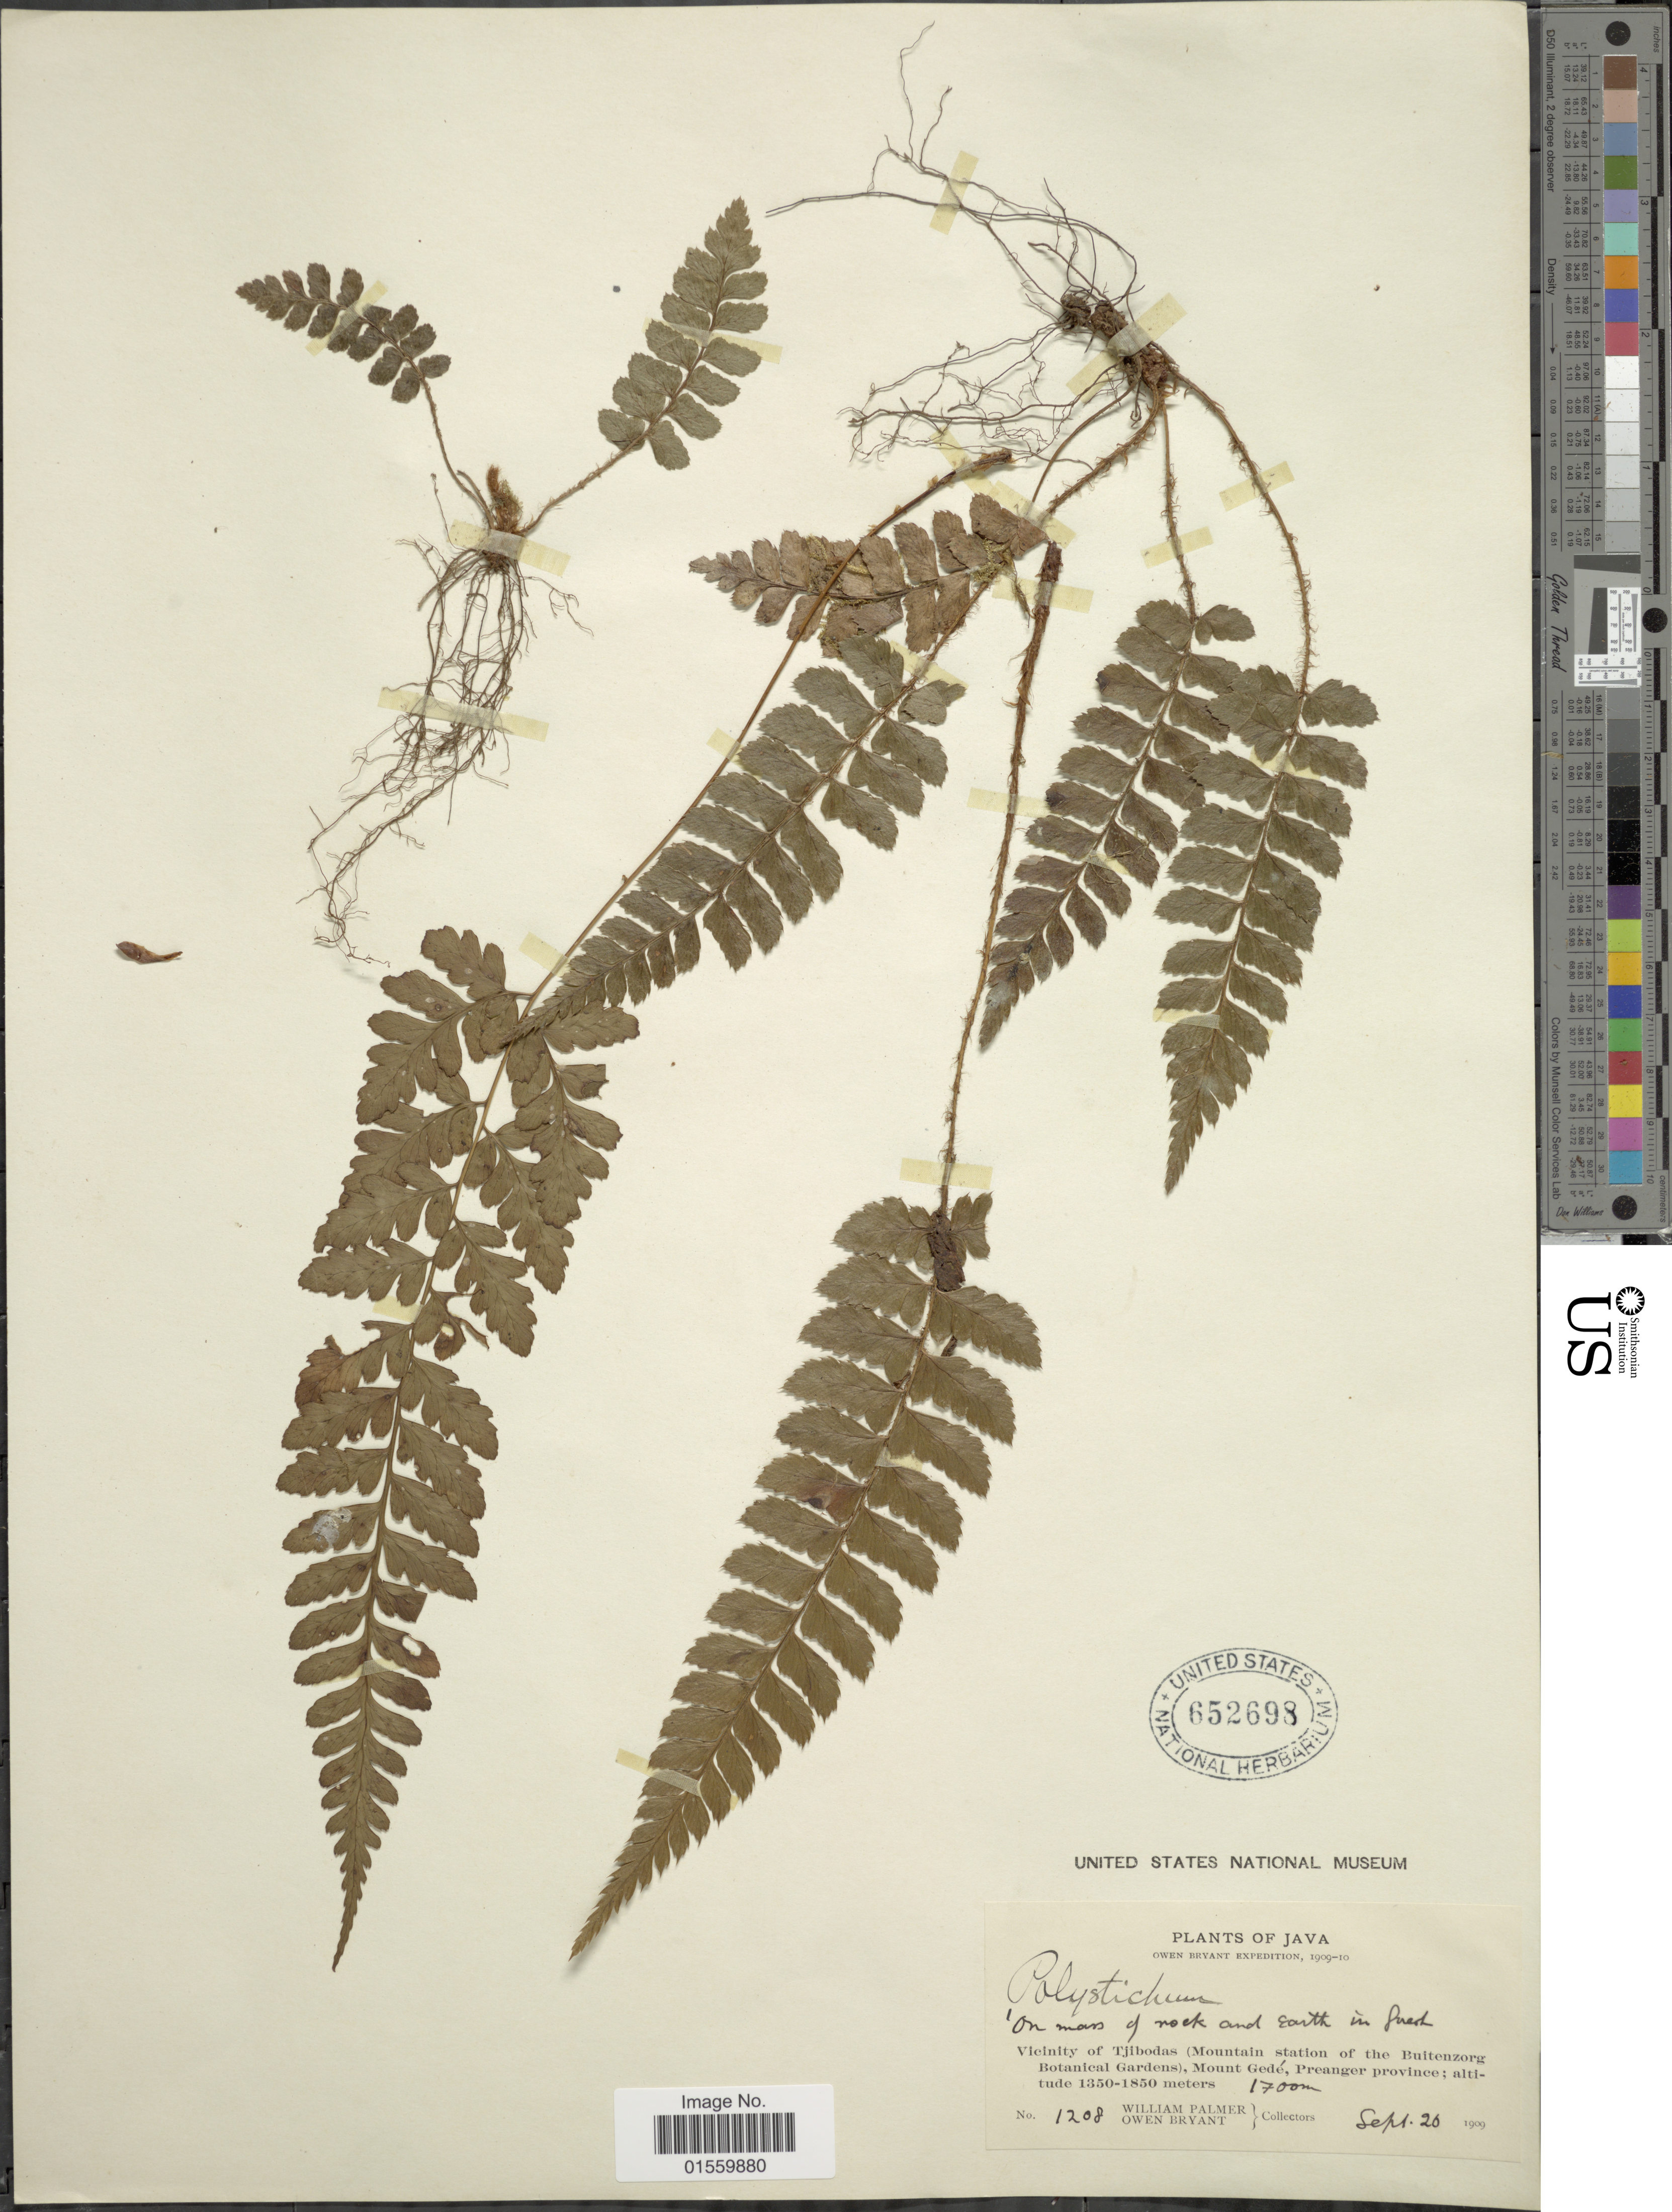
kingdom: Plantae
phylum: Tracheophyta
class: Polypodiopsida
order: Polypodiales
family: Dryopteridaceae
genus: Polystichum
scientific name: Polystichum biaristatum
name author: (Blume) T. Moore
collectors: W. Palmer & O. Bryant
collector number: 1208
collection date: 1909-09-26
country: Indonesia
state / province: Java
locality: Vicinity of Tjibodas (Mountain station of the Buitenzorg Botanical Gardens), Mount Gede, Preanger Province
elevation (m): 1700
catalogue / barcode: US 652698